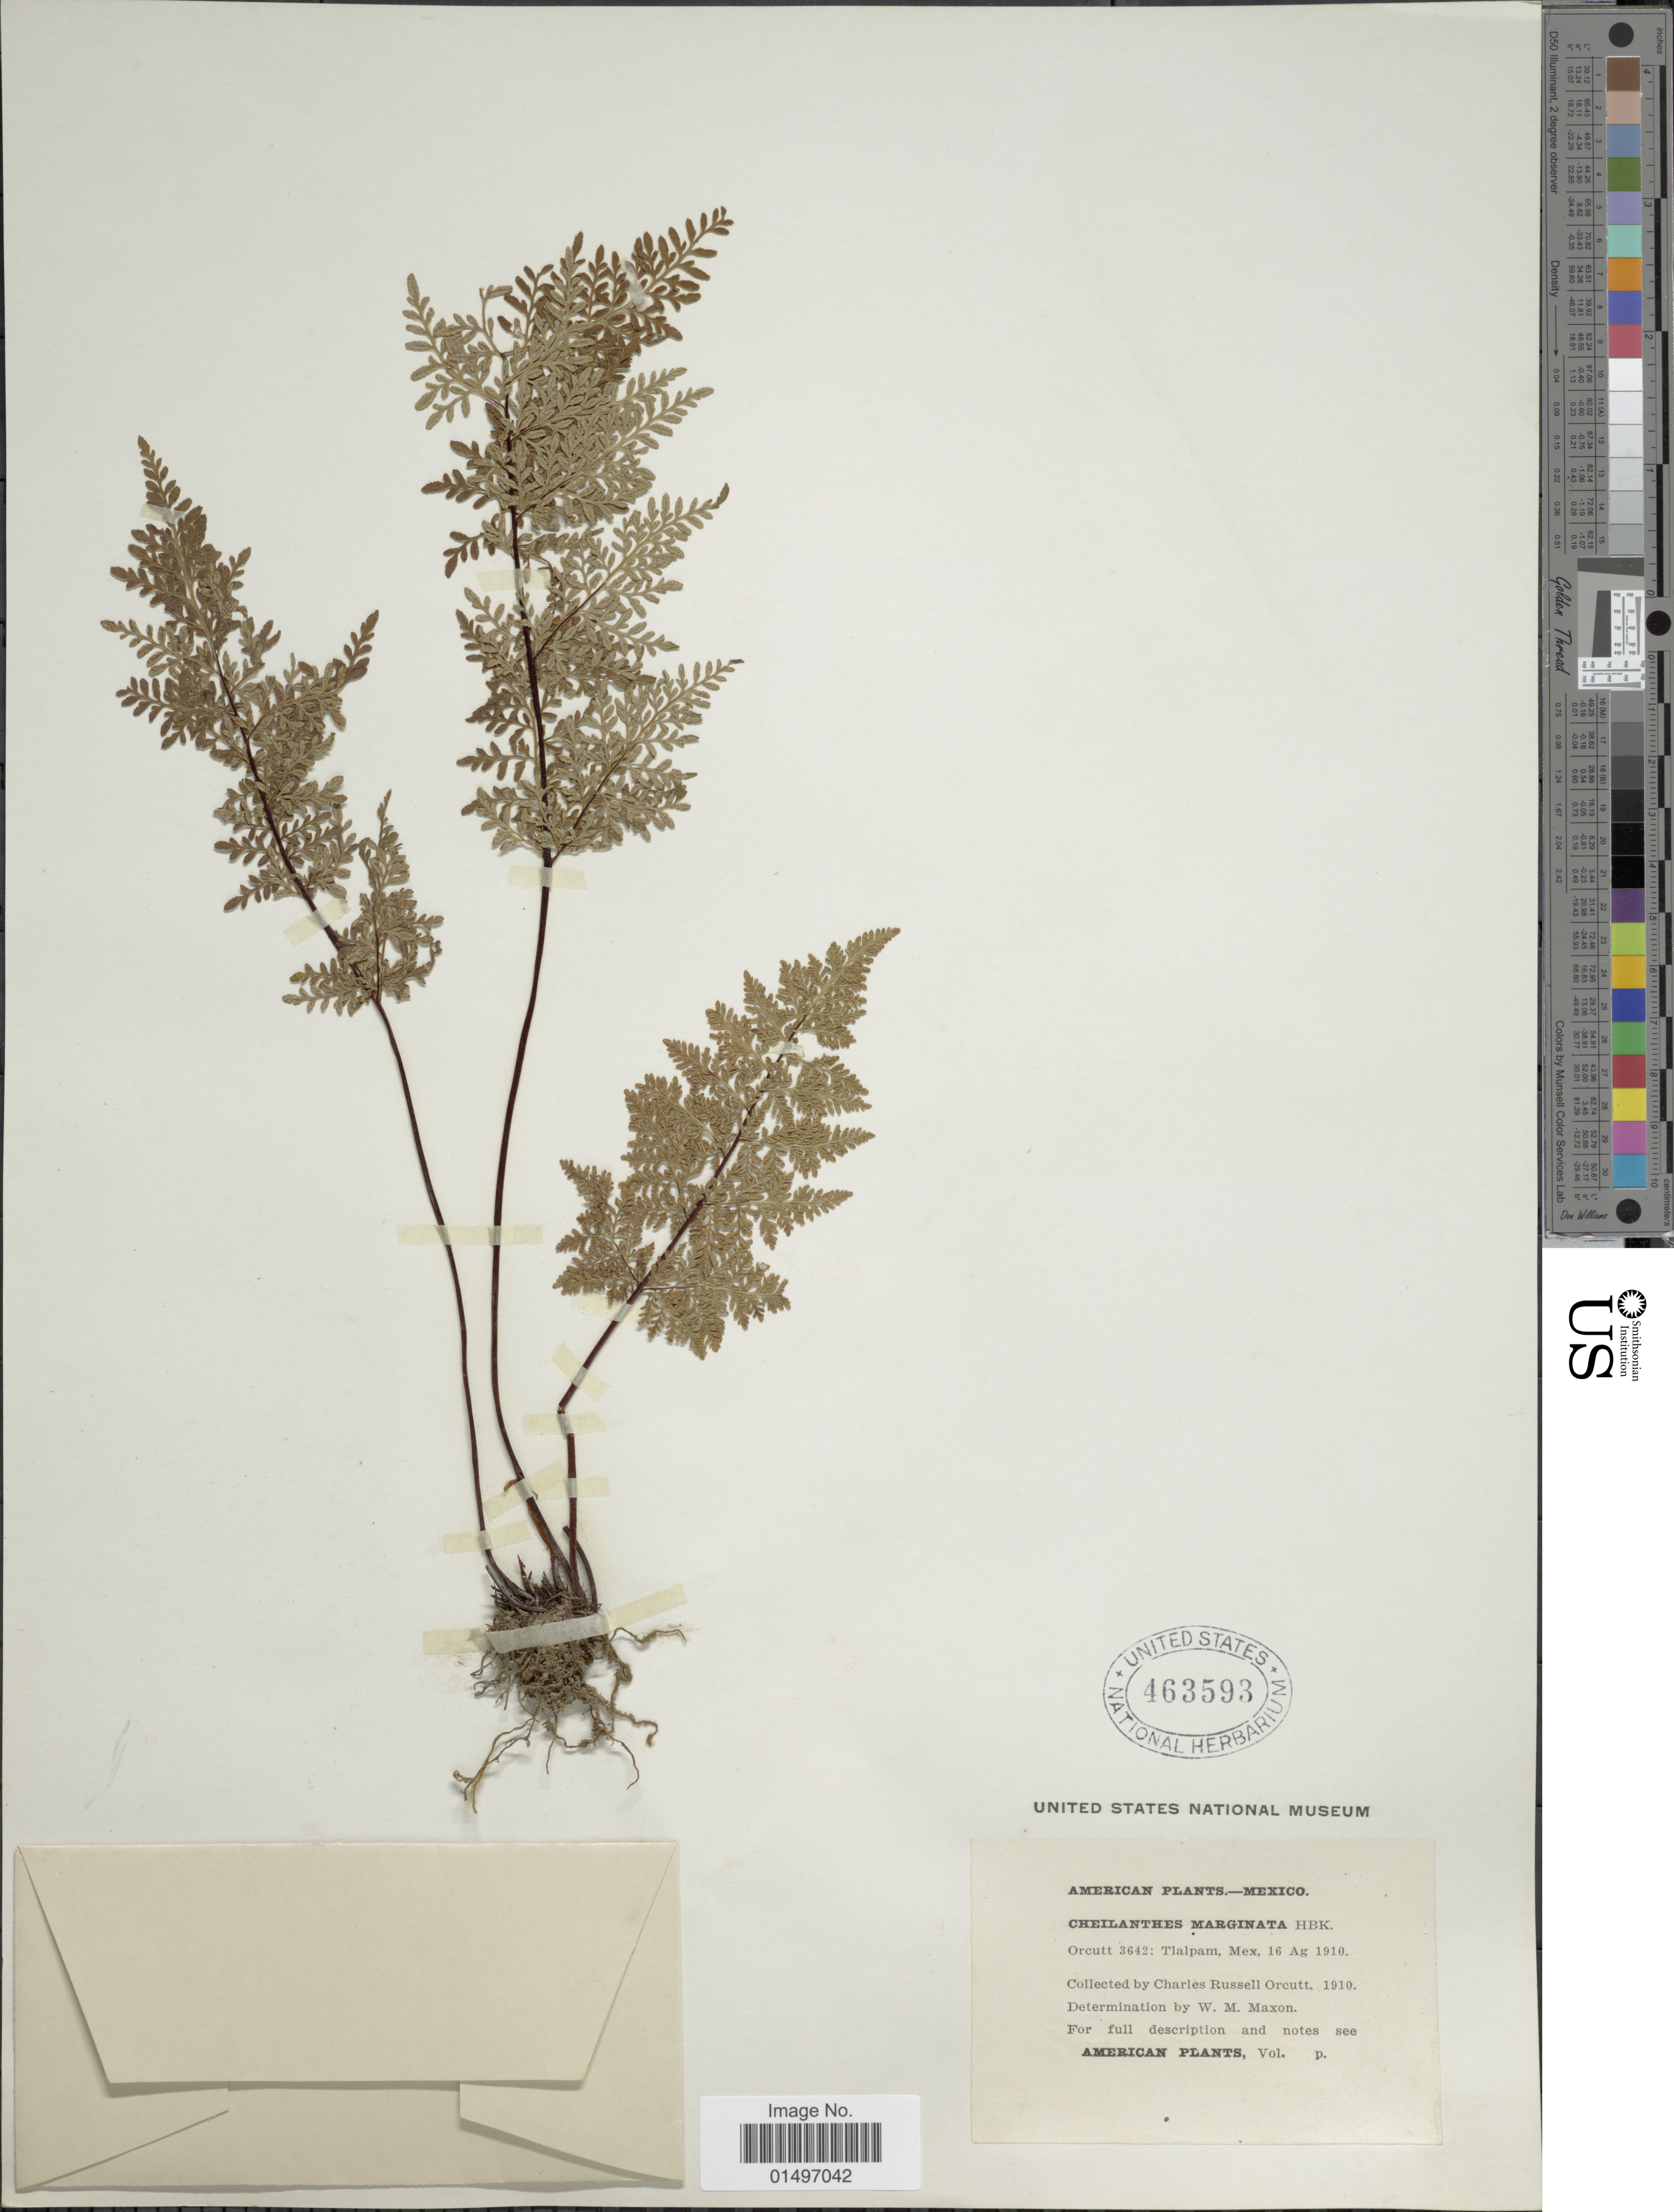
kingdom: Plantae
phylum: Tracheophyta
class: Polypodiopsida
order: Polypodiales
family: Pteridaceae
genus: Gaga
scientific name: Gaga hirsuta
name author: (Link) Fay W. Li & Windham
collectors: C. R. Orcutt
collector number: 3642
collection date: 1910-08-16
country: Mexico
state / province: México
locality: Mexico, Tlalpam.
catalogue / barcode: US 463593